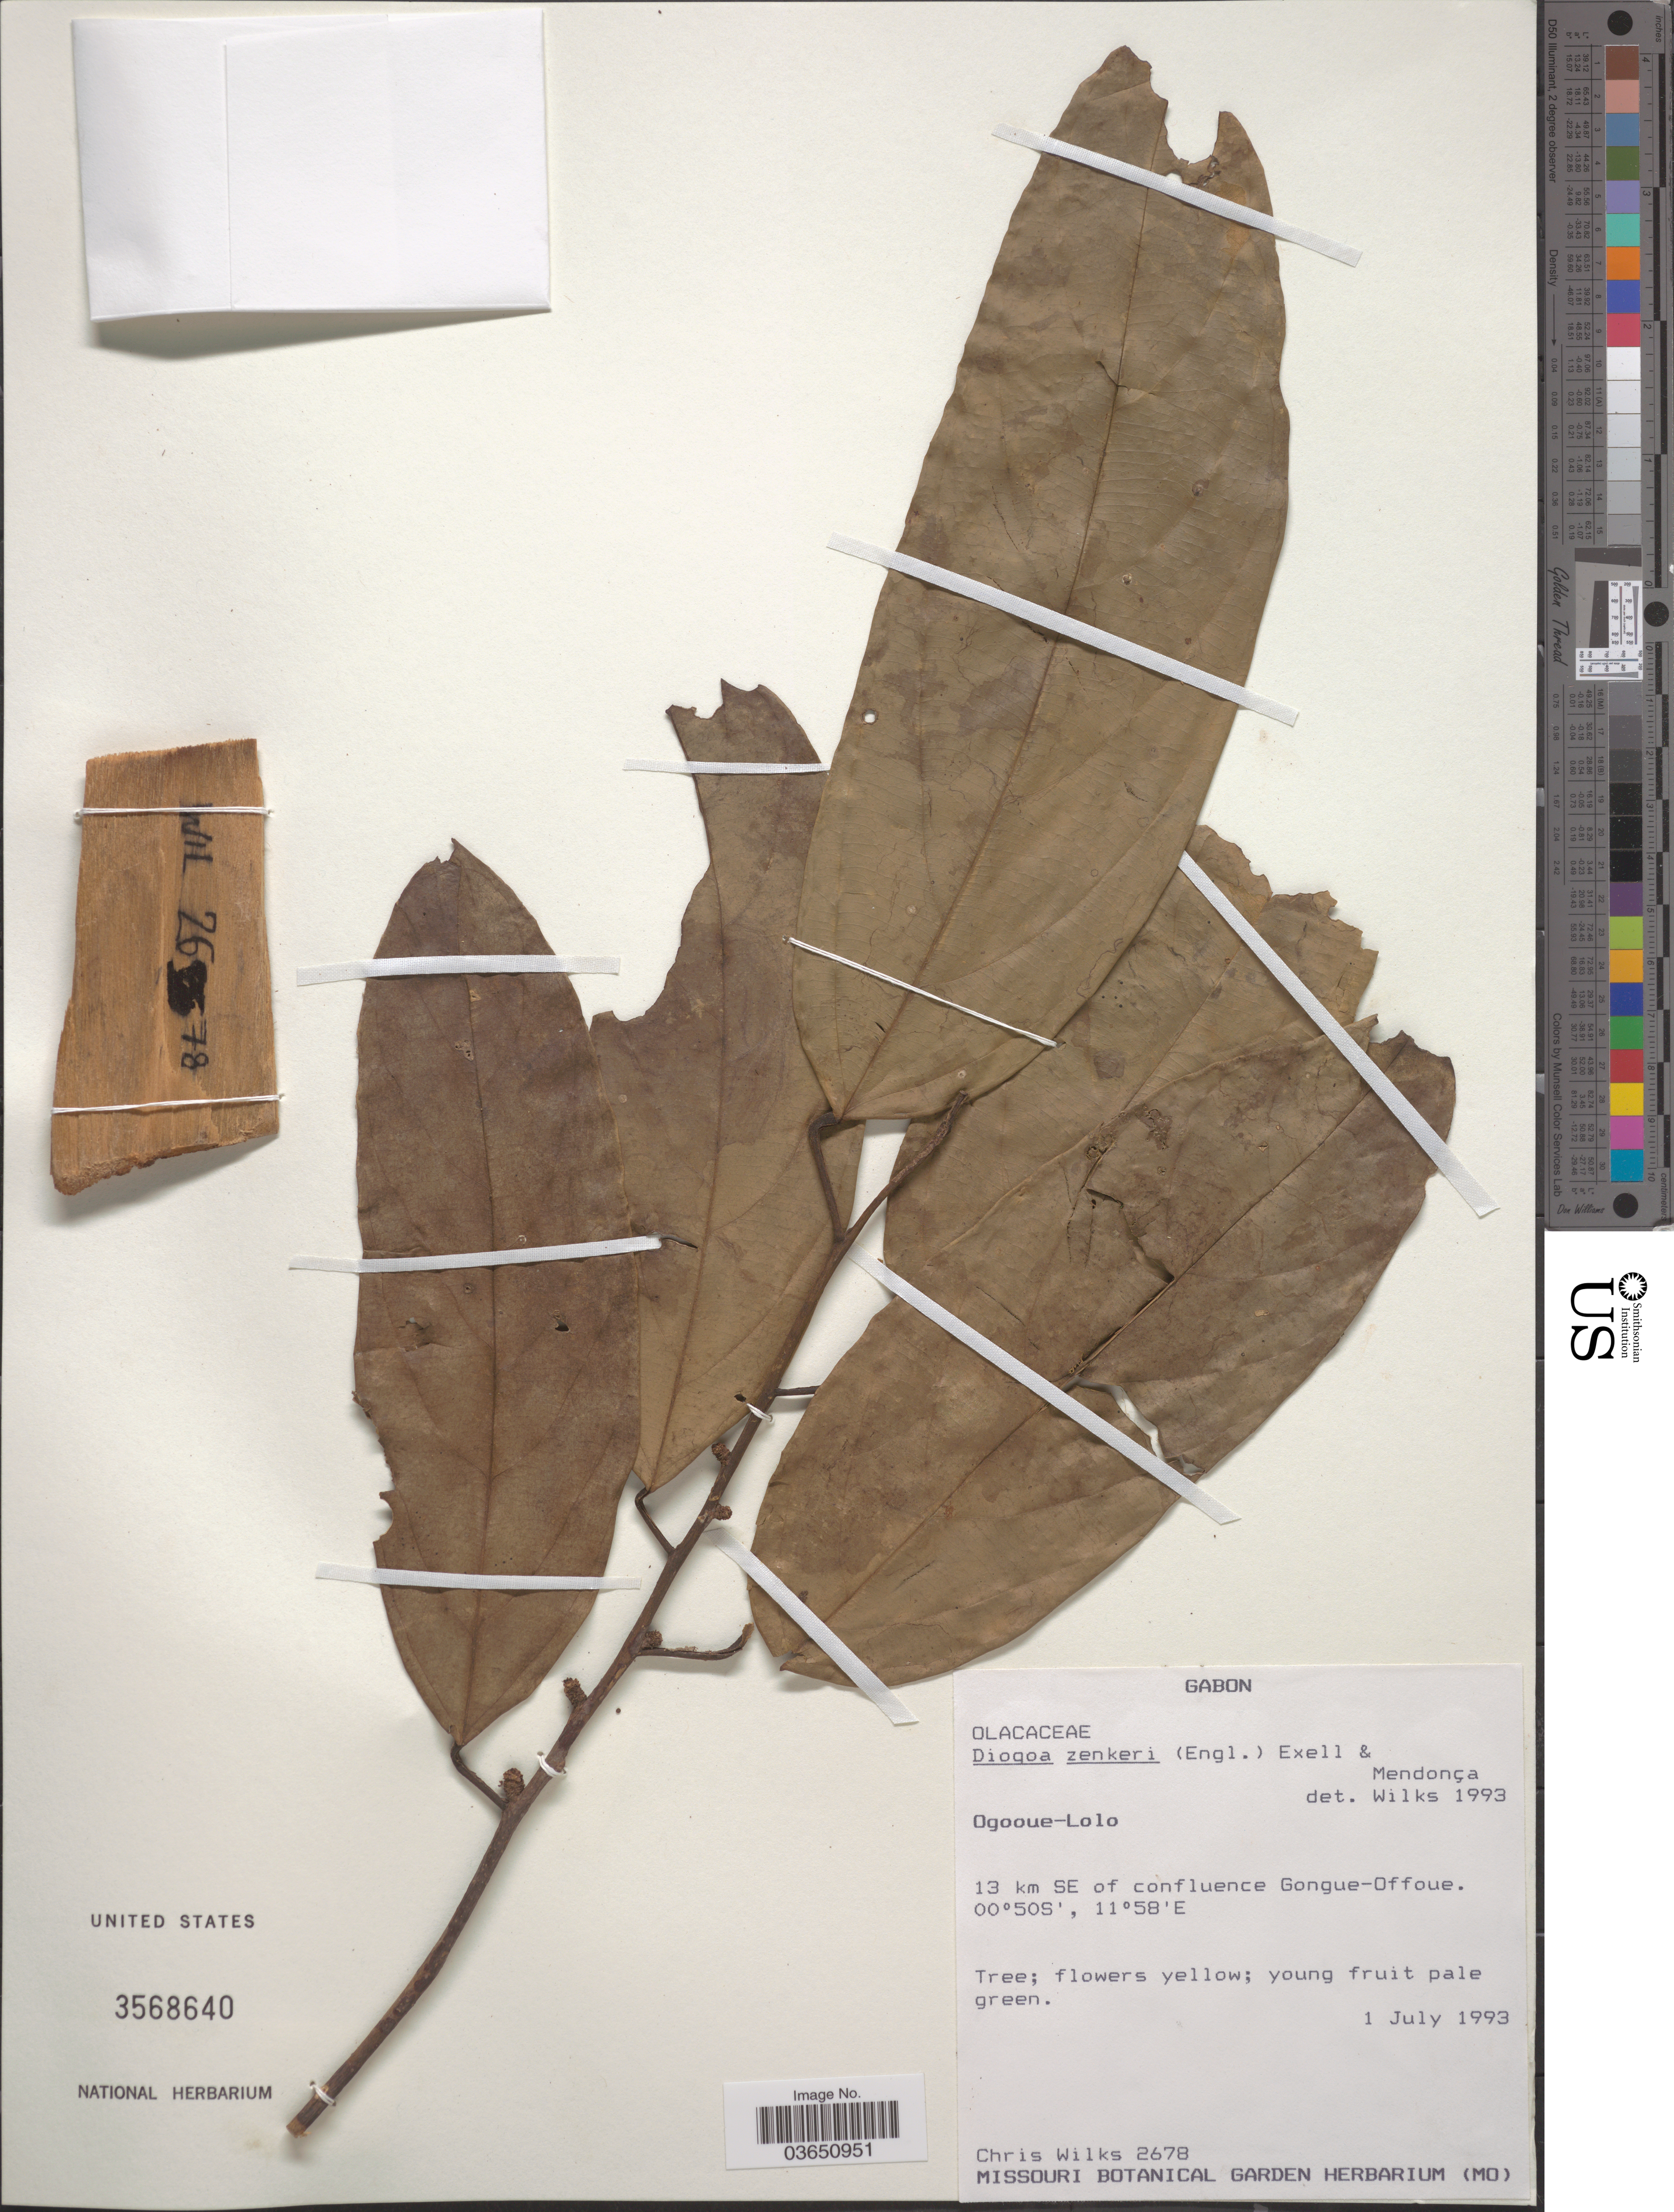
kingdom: Plantae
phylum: Tracheophyta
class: Magnoliopsida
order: Santalales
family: Strombosiaceae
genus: Diogoa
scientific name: Diogoa zenkeri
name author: (Engl.) Exell & Mendonça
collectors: C. Wilks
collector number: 2678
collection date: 1993-07-01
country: Gabon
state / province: Ogooue-Lolo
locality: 13 km SE of confluence Gongue-Offoue.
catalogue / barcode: US 3568640